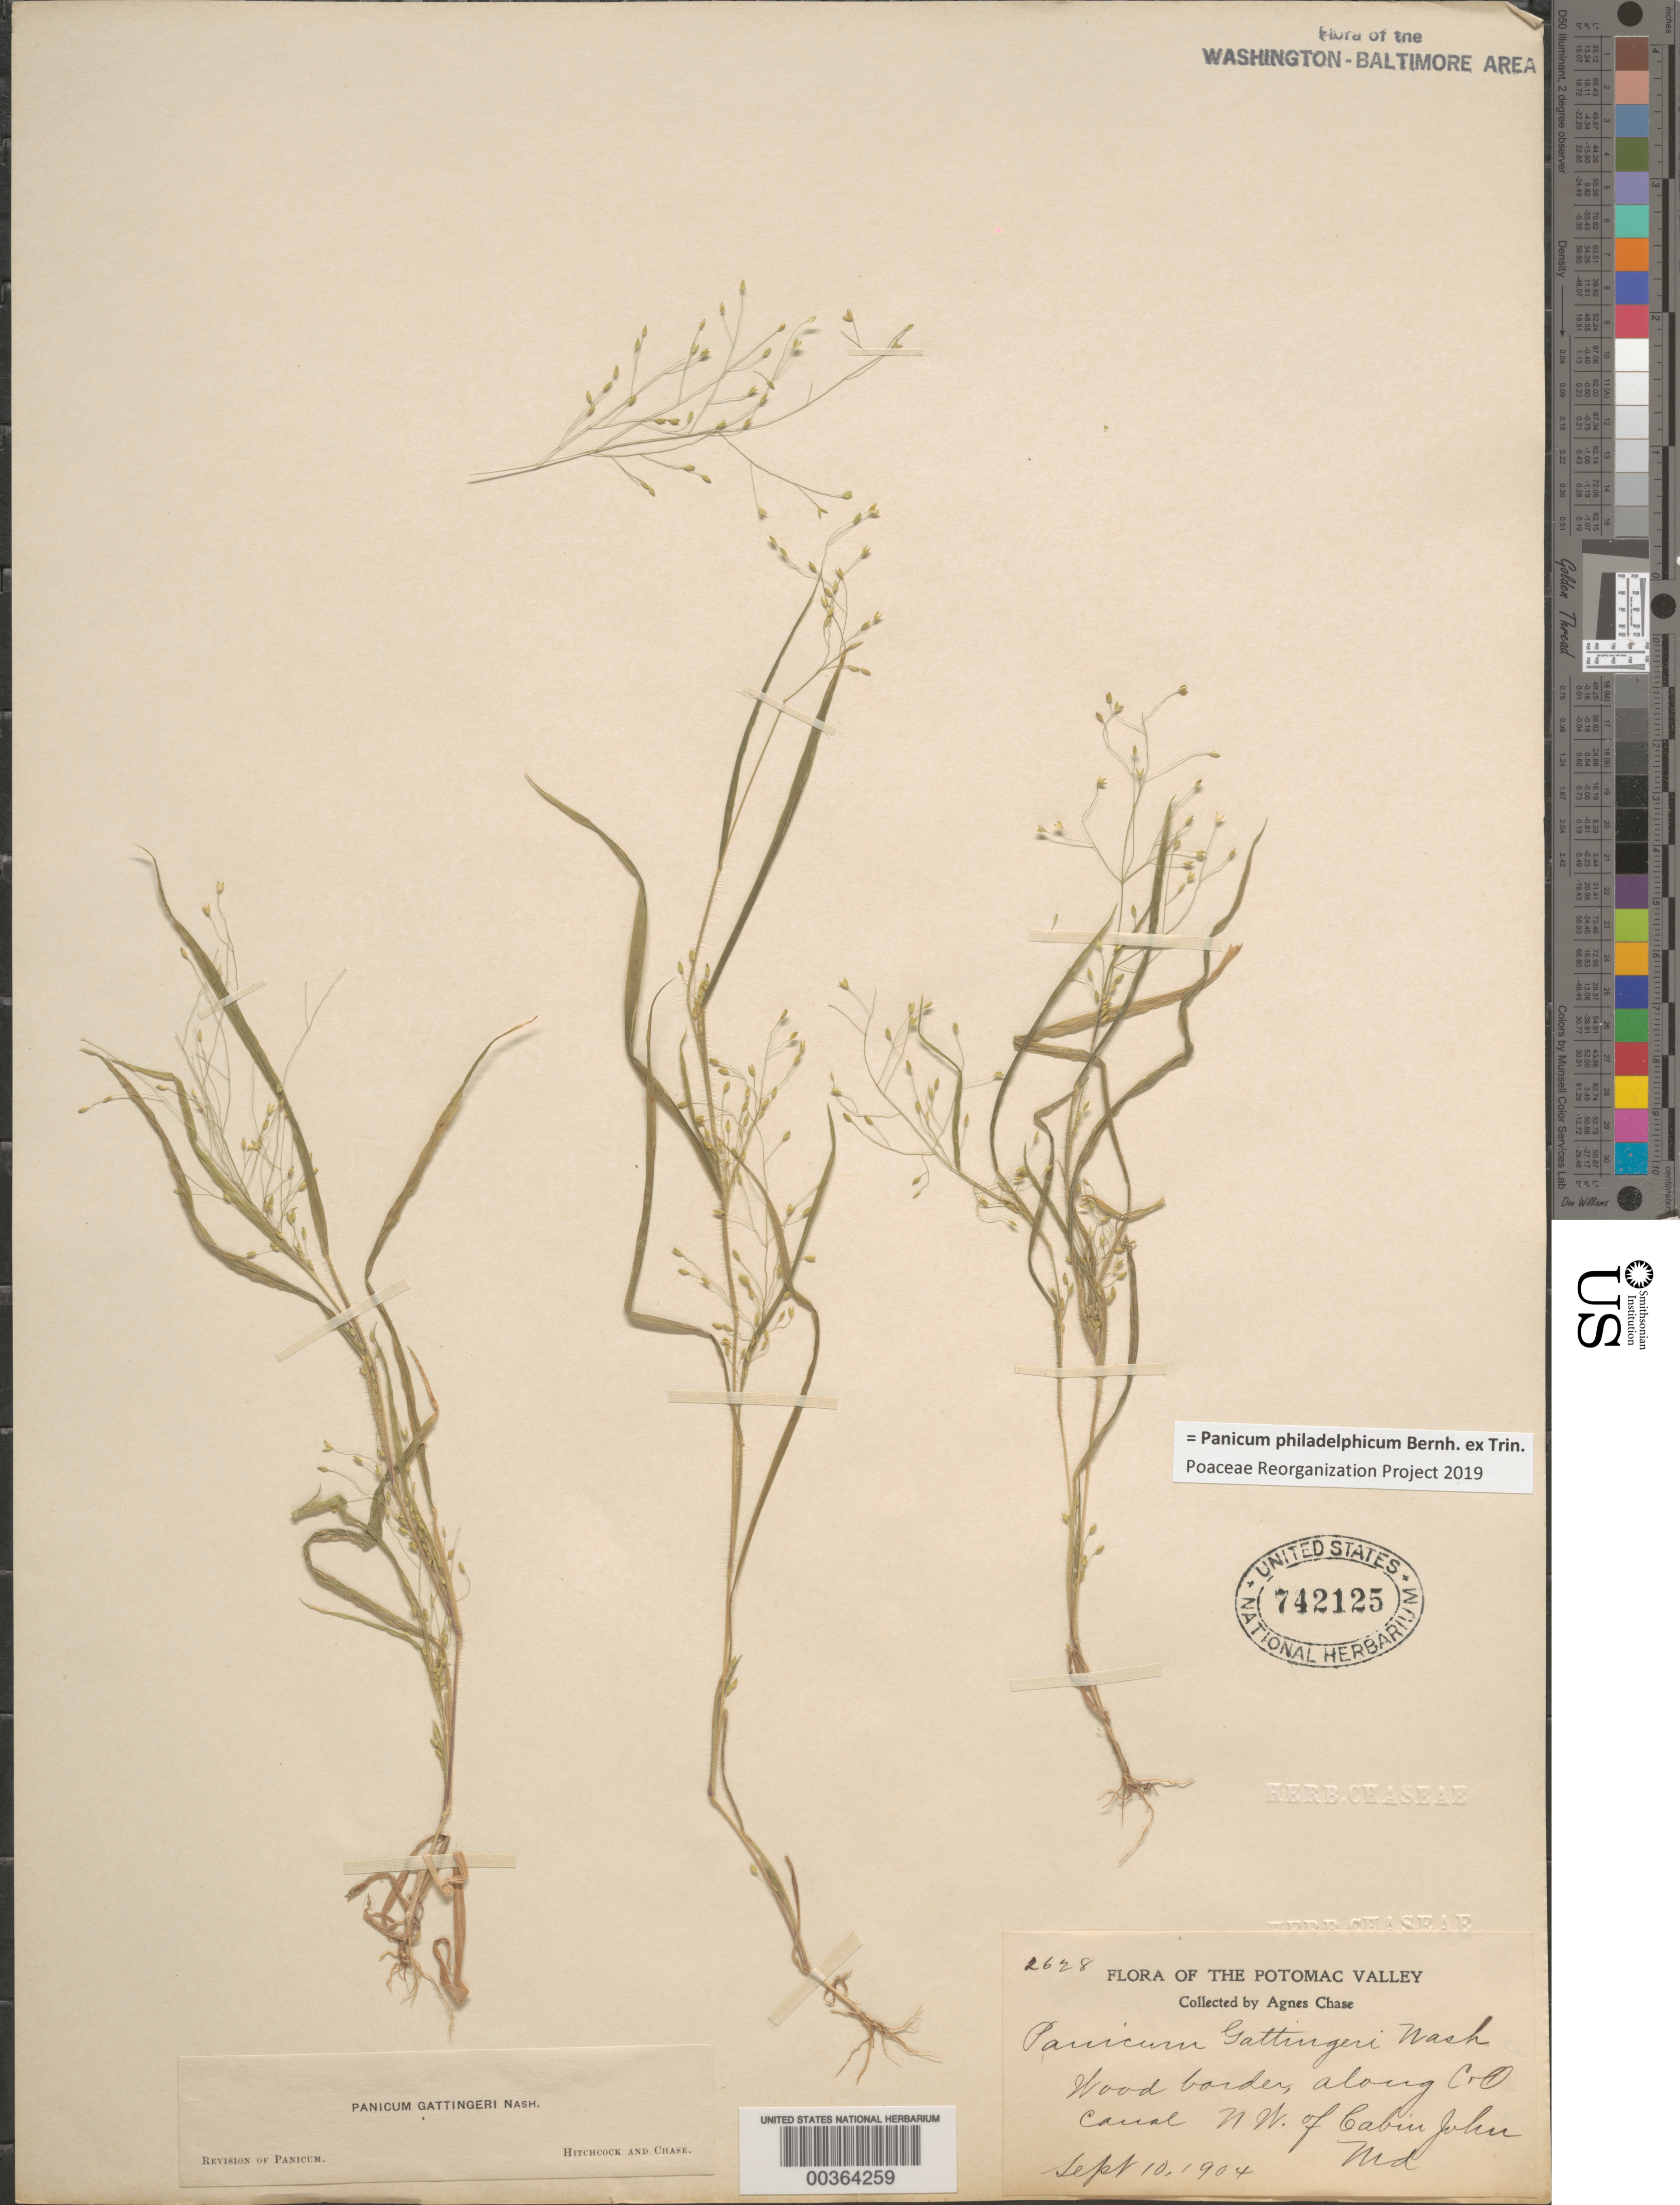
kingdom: Plantae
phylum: Tracheophyta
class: Liliopsida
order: Poales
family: Poaceae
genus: Panicum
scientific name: Panicum philadelphicum var. gattingeri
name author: (Nash) Freckmann & Lelong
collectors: A. Chase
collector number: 2628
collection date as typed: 10 Sep 1904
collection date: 1904-09-10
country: United States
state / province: Maryland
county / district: Montgomery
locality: NW of Cabin John C. & O. Canal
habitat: Wood border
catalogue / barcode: US 742125